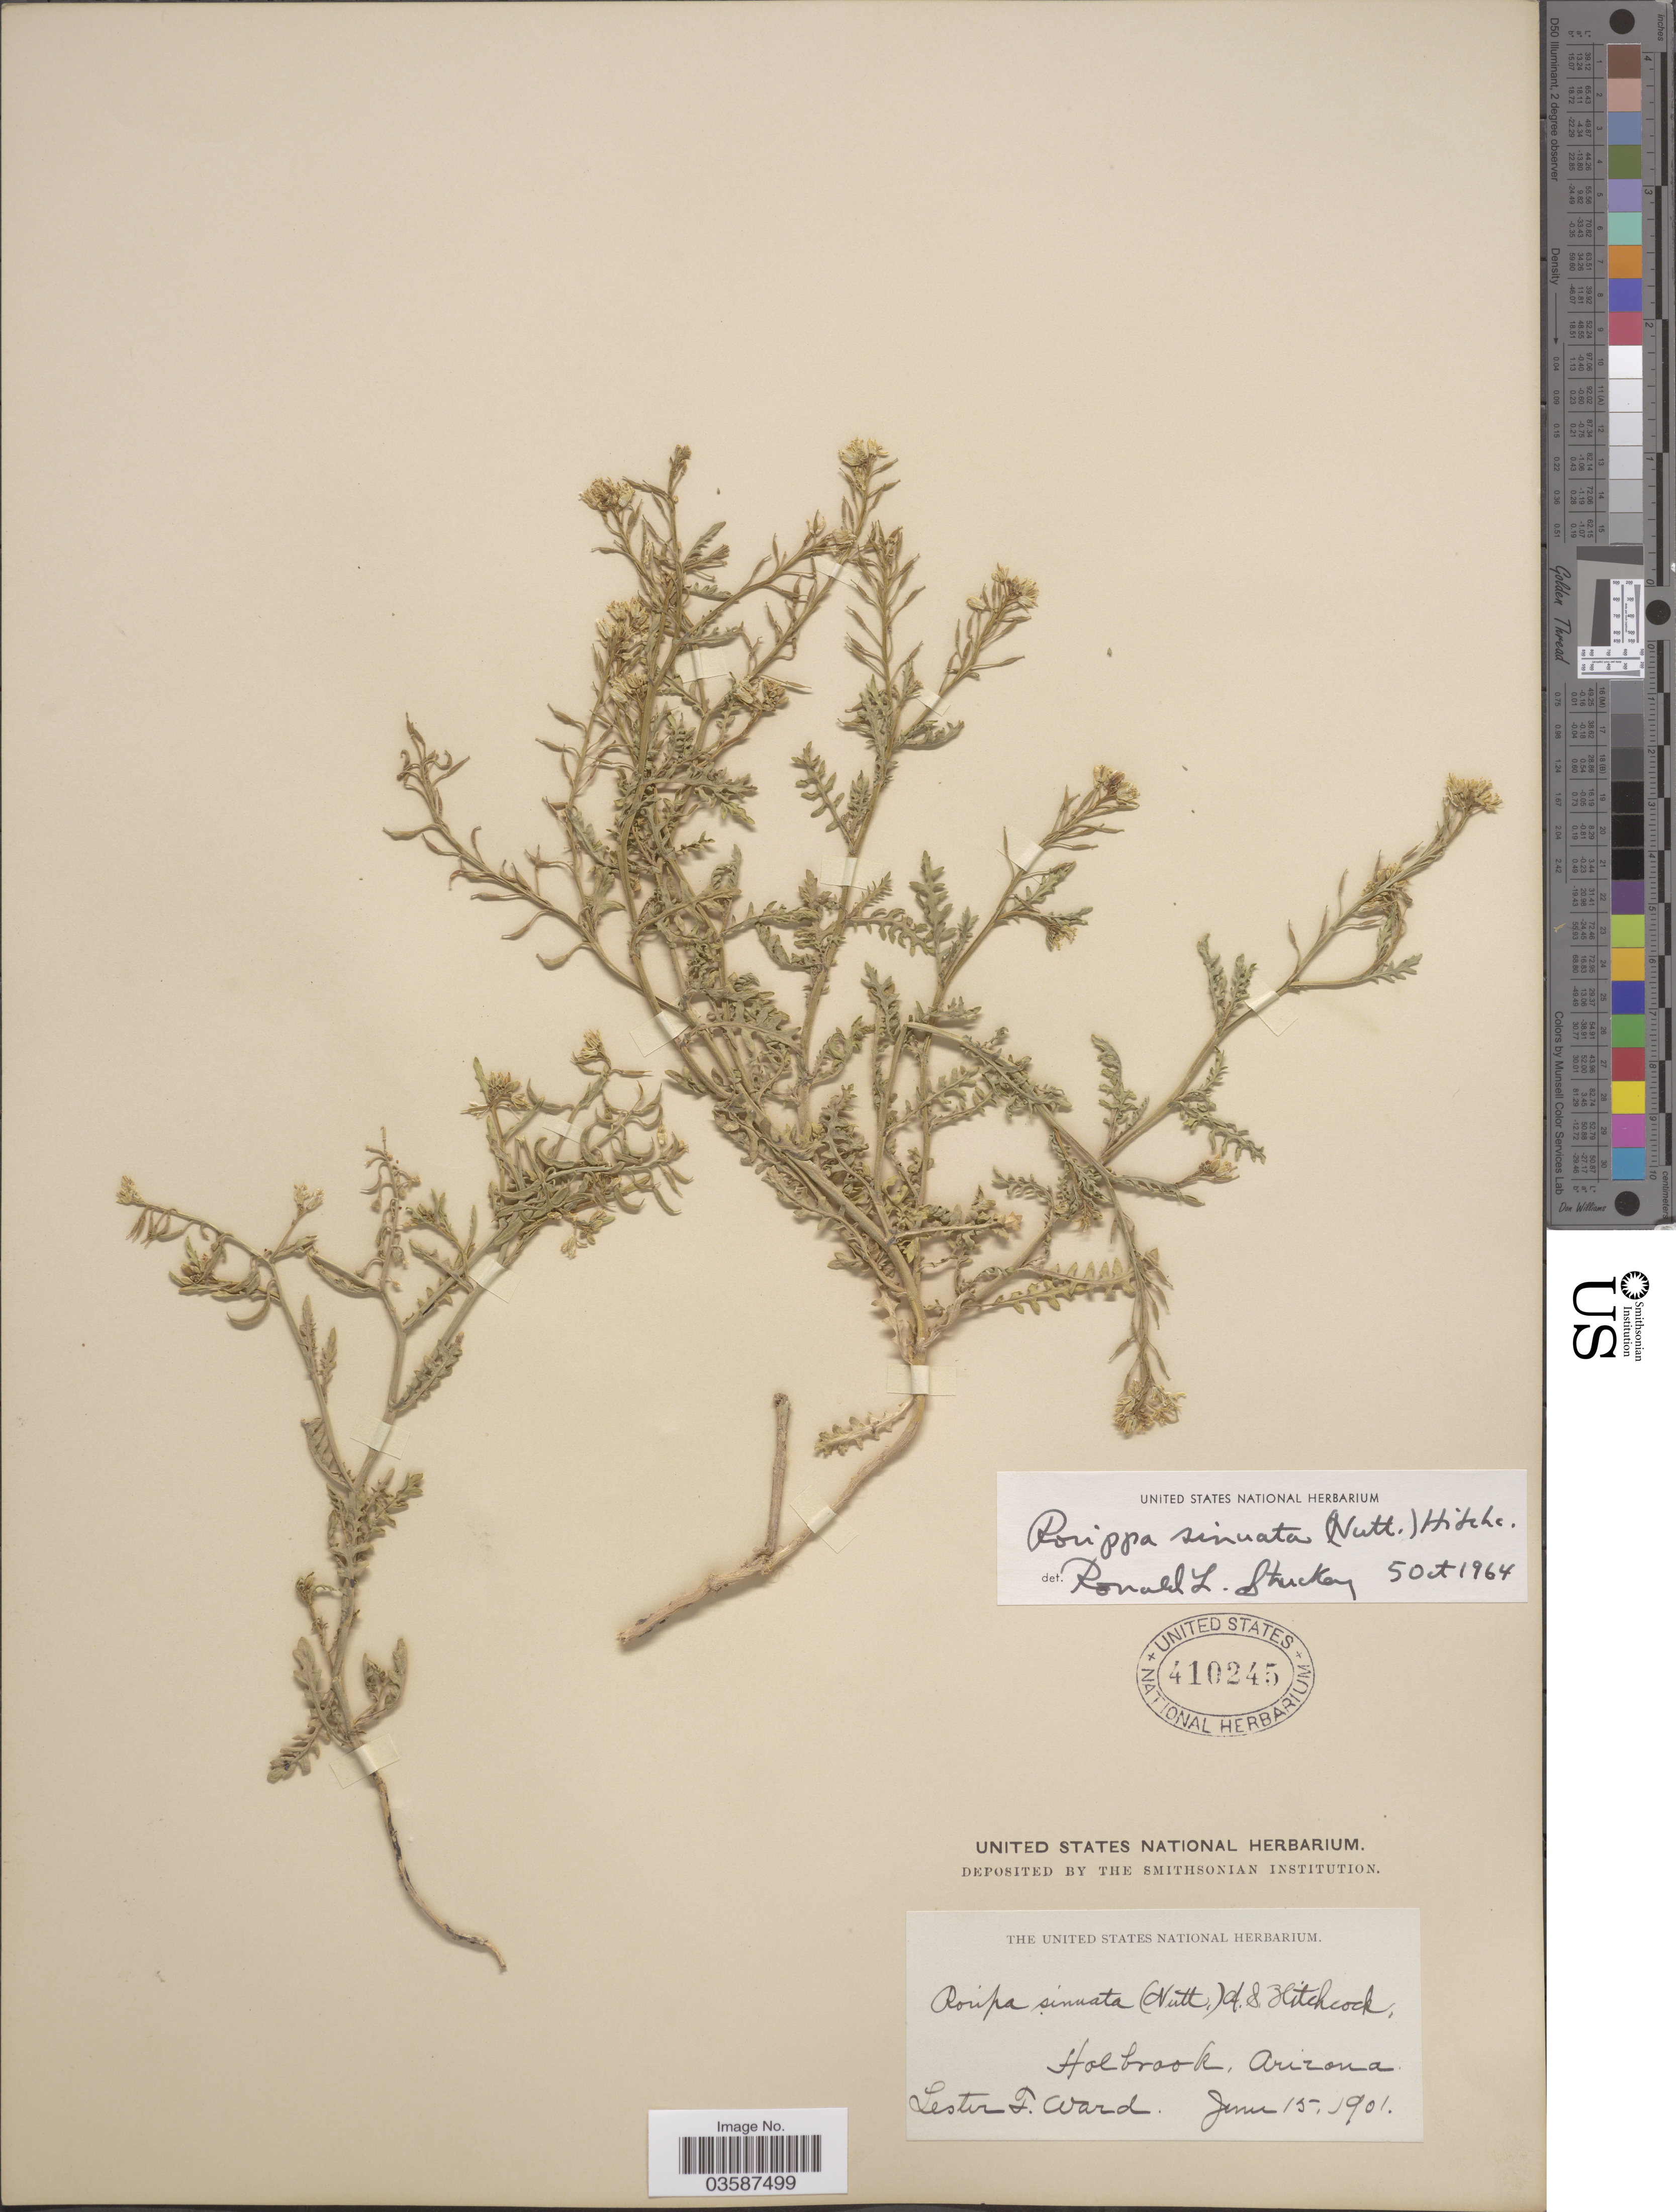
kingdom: Plantae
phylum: Tracheophyta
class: Magnoliopsida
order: Brassicales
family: Brassicaceae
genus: Rorippa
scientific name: Rorippa sinuata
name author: (Nutt.) Hitchc.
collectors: L. F. Ward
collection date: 1901-06-15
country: United States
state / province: Arizona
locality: Holbrook.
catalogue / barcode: US 410245